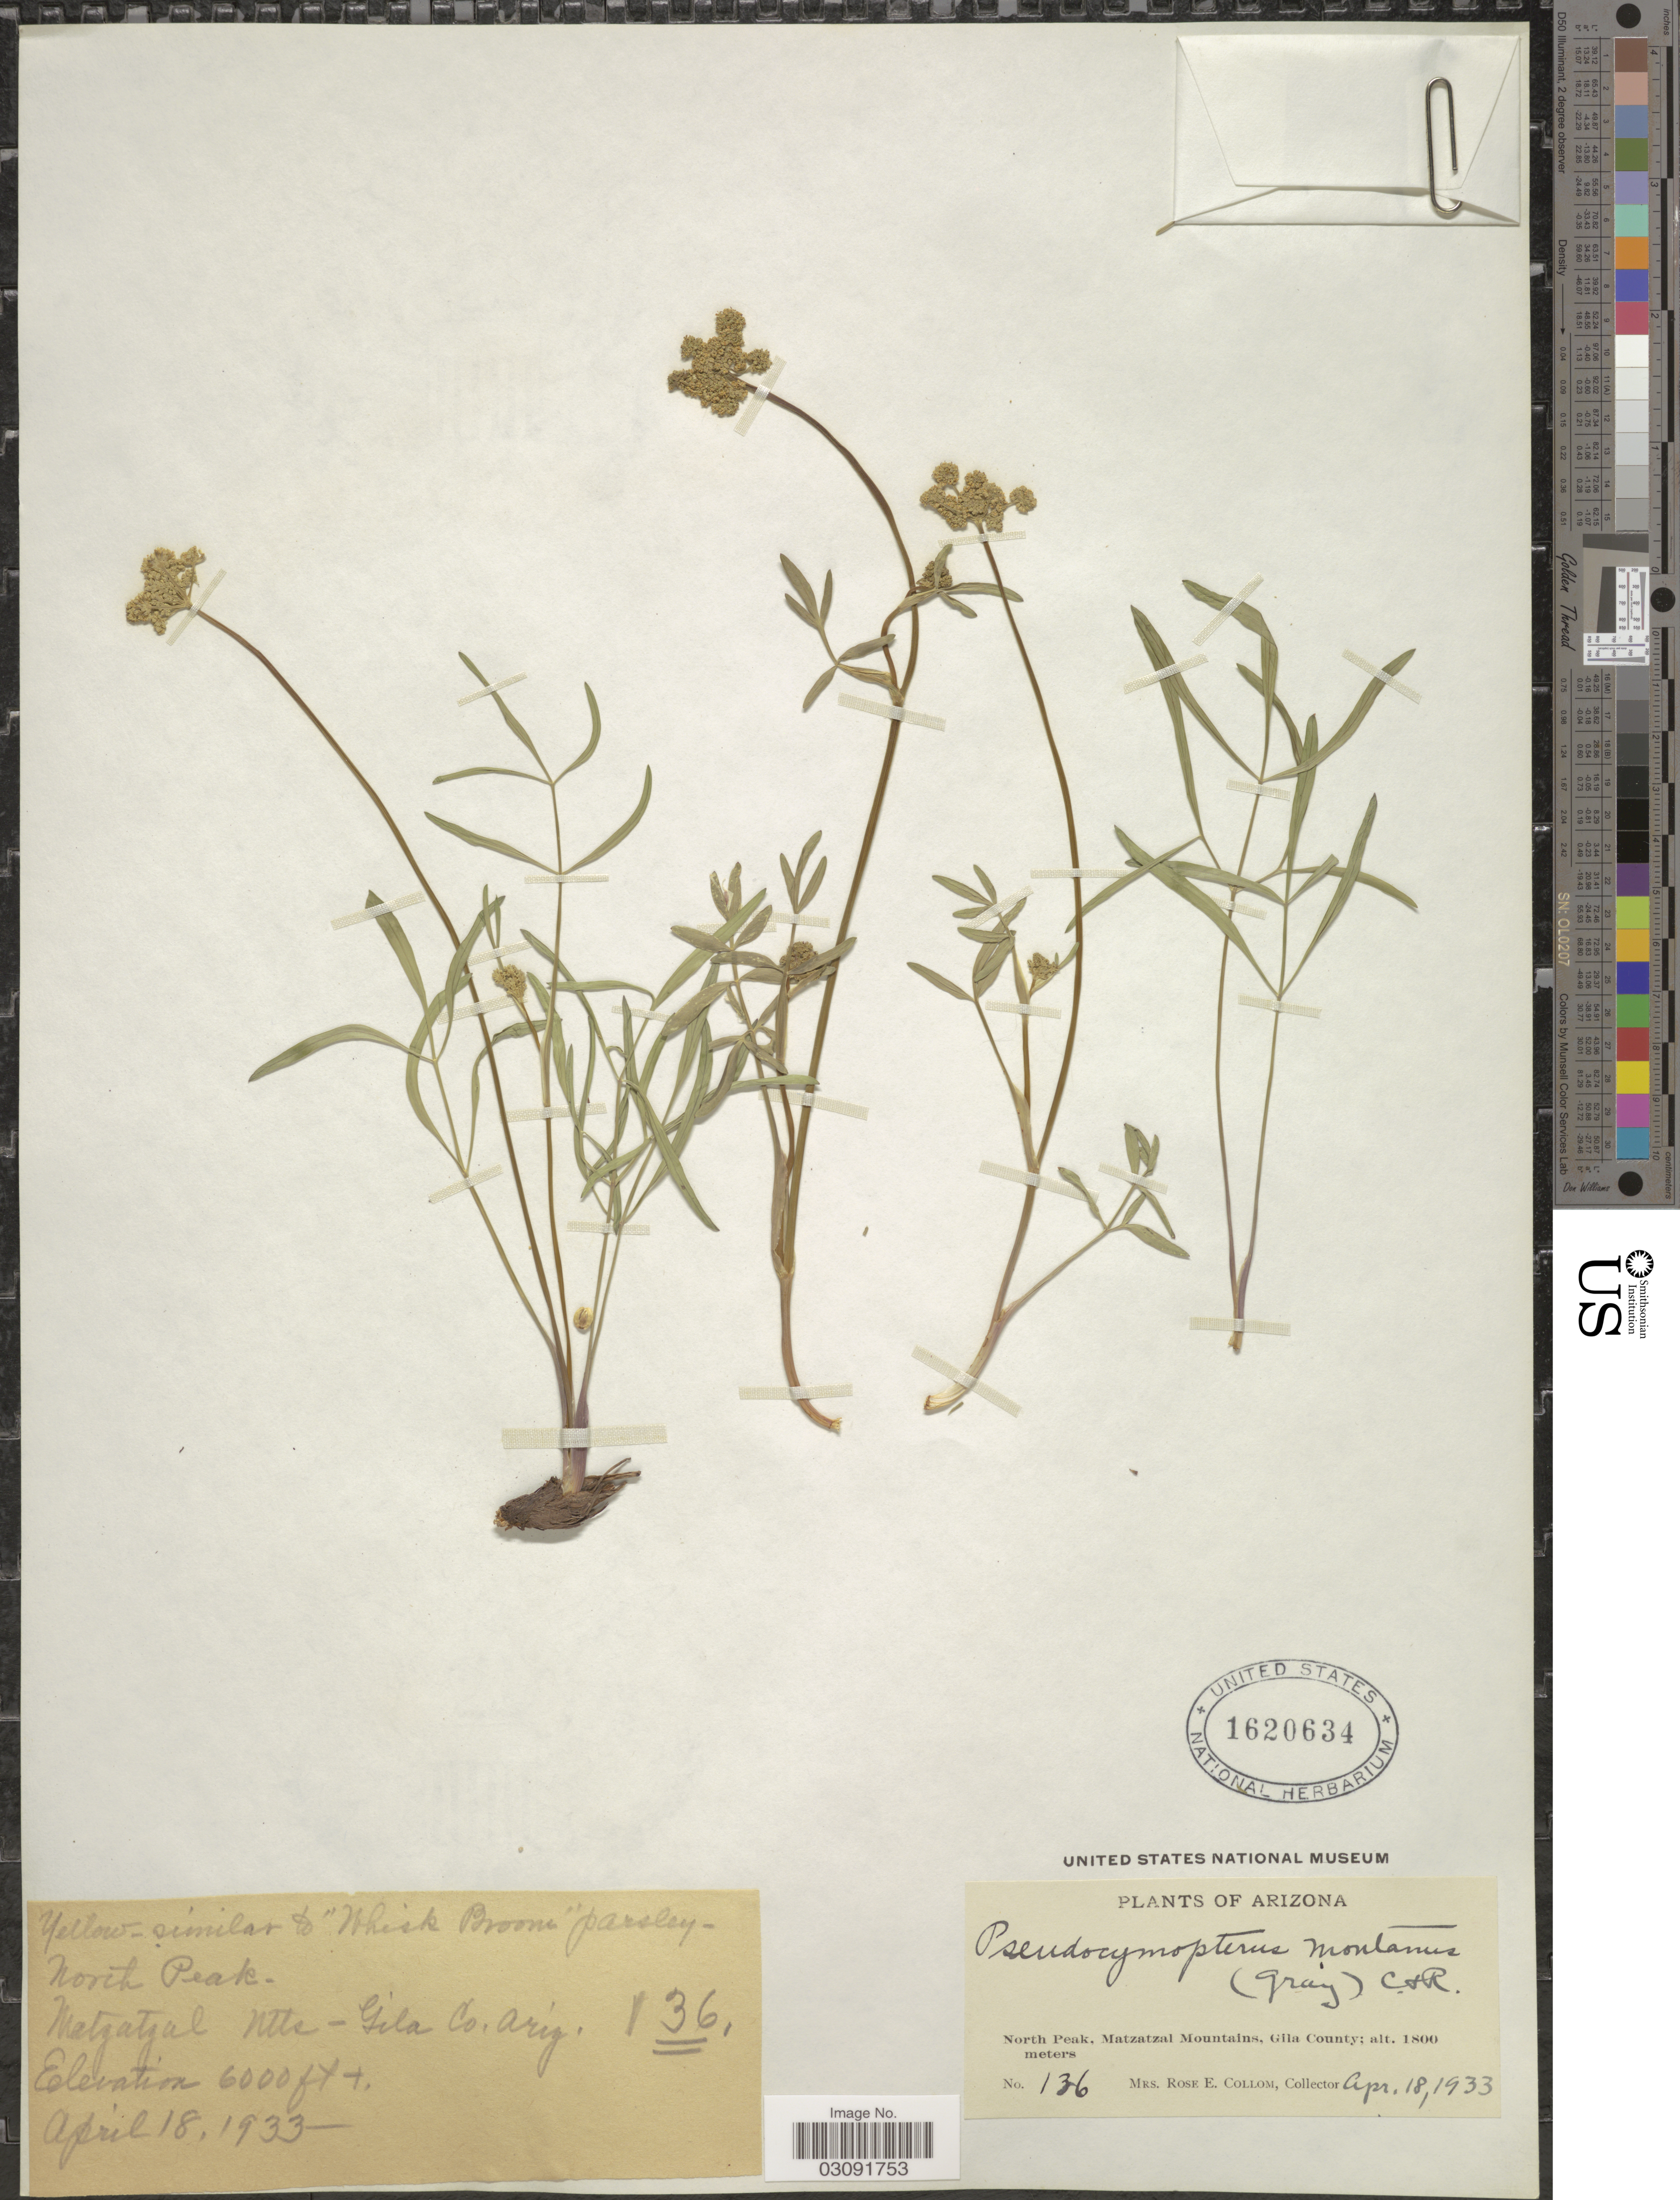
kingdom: Plantae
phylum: Tracheophyta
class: Magnoliopsida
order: Apiales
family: Apiaceae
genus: Pseudocymopterus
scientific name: Pseudocymopterus montanus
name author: (A. Gray) J.M. Coult. & Rose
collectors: R. E. Collom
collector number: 136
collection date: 1933-04-18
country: United States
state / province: Arizona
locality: North Peak, Matzatzal Mountains, Gila County.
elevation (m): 1829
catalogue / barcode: US 1620634